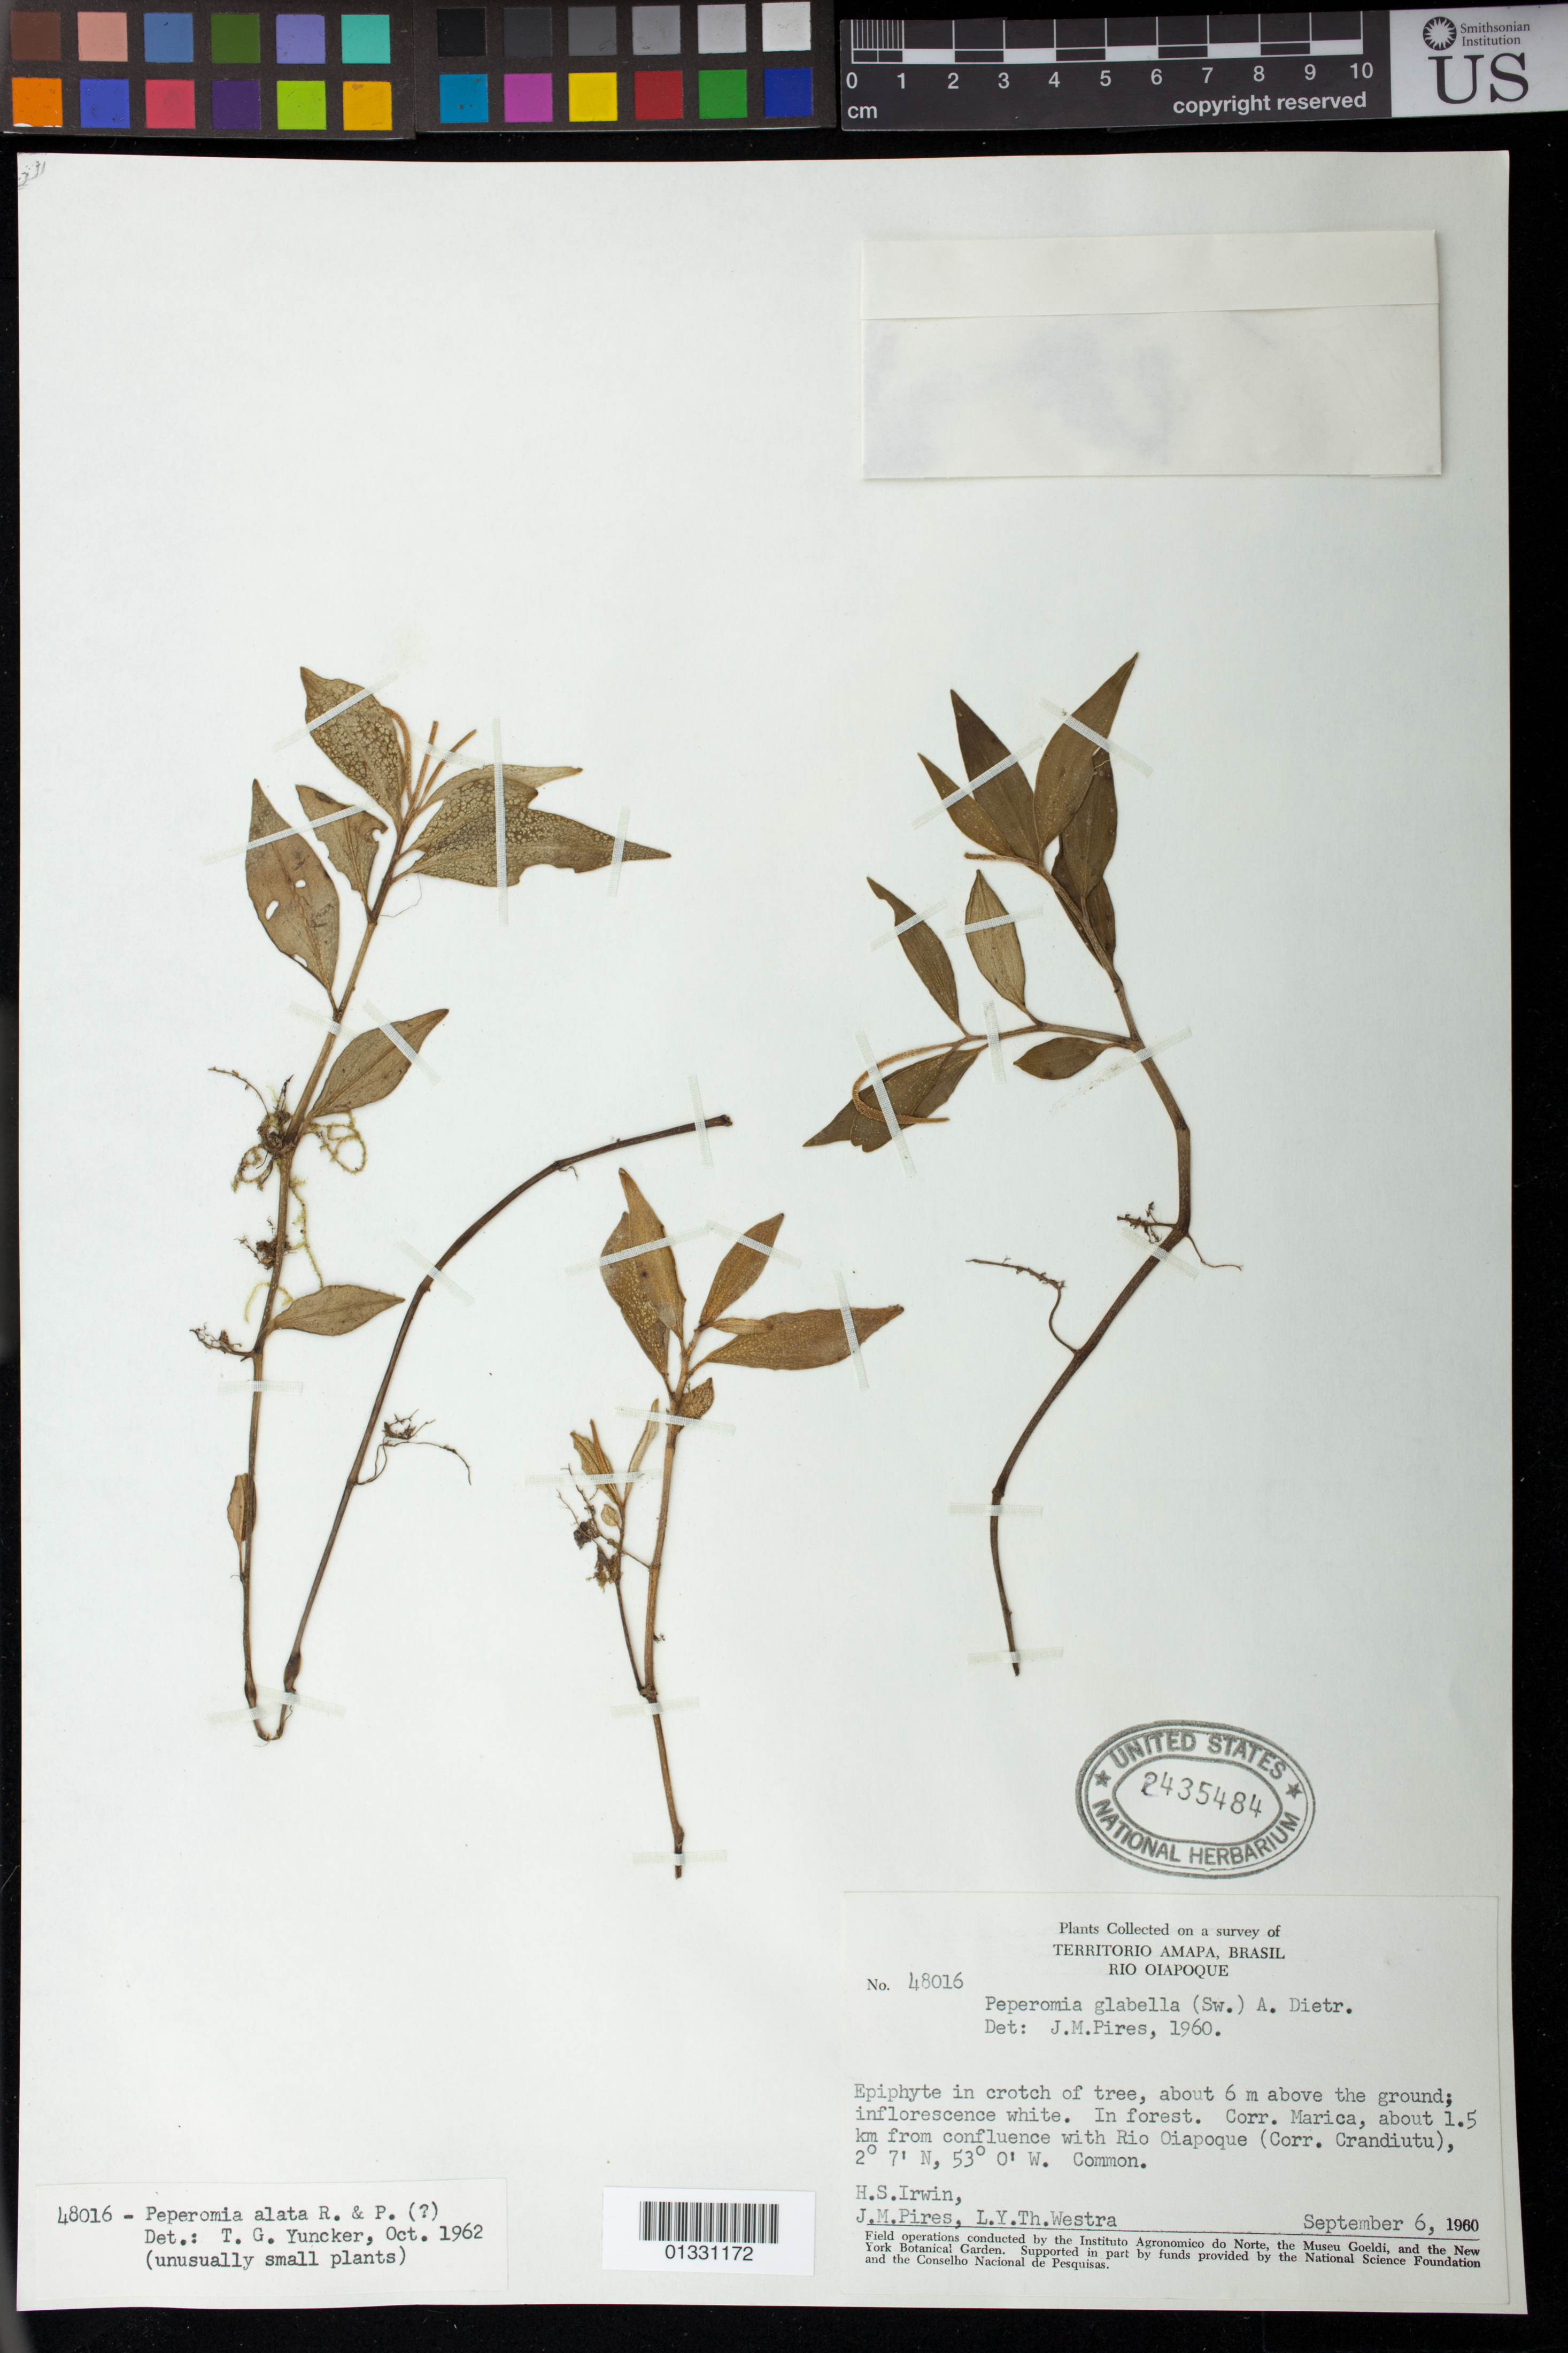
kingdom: Plantae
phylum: Tracheophyta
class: Magnoliopsida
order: Piperales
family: Piperaceae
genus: Peperomia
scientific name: Peperomia alata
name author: Ruiz & Pav.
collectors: H. Irwin, J. M. Pires & L. Y. T. Westra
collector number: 48016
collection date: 1960-09-06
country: Brazil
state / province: Amapá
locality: Corr. Marica, about 1.5 km from confluence with Rio Oiapoque (Corr. Crandiutu)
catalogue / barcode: US 2435484